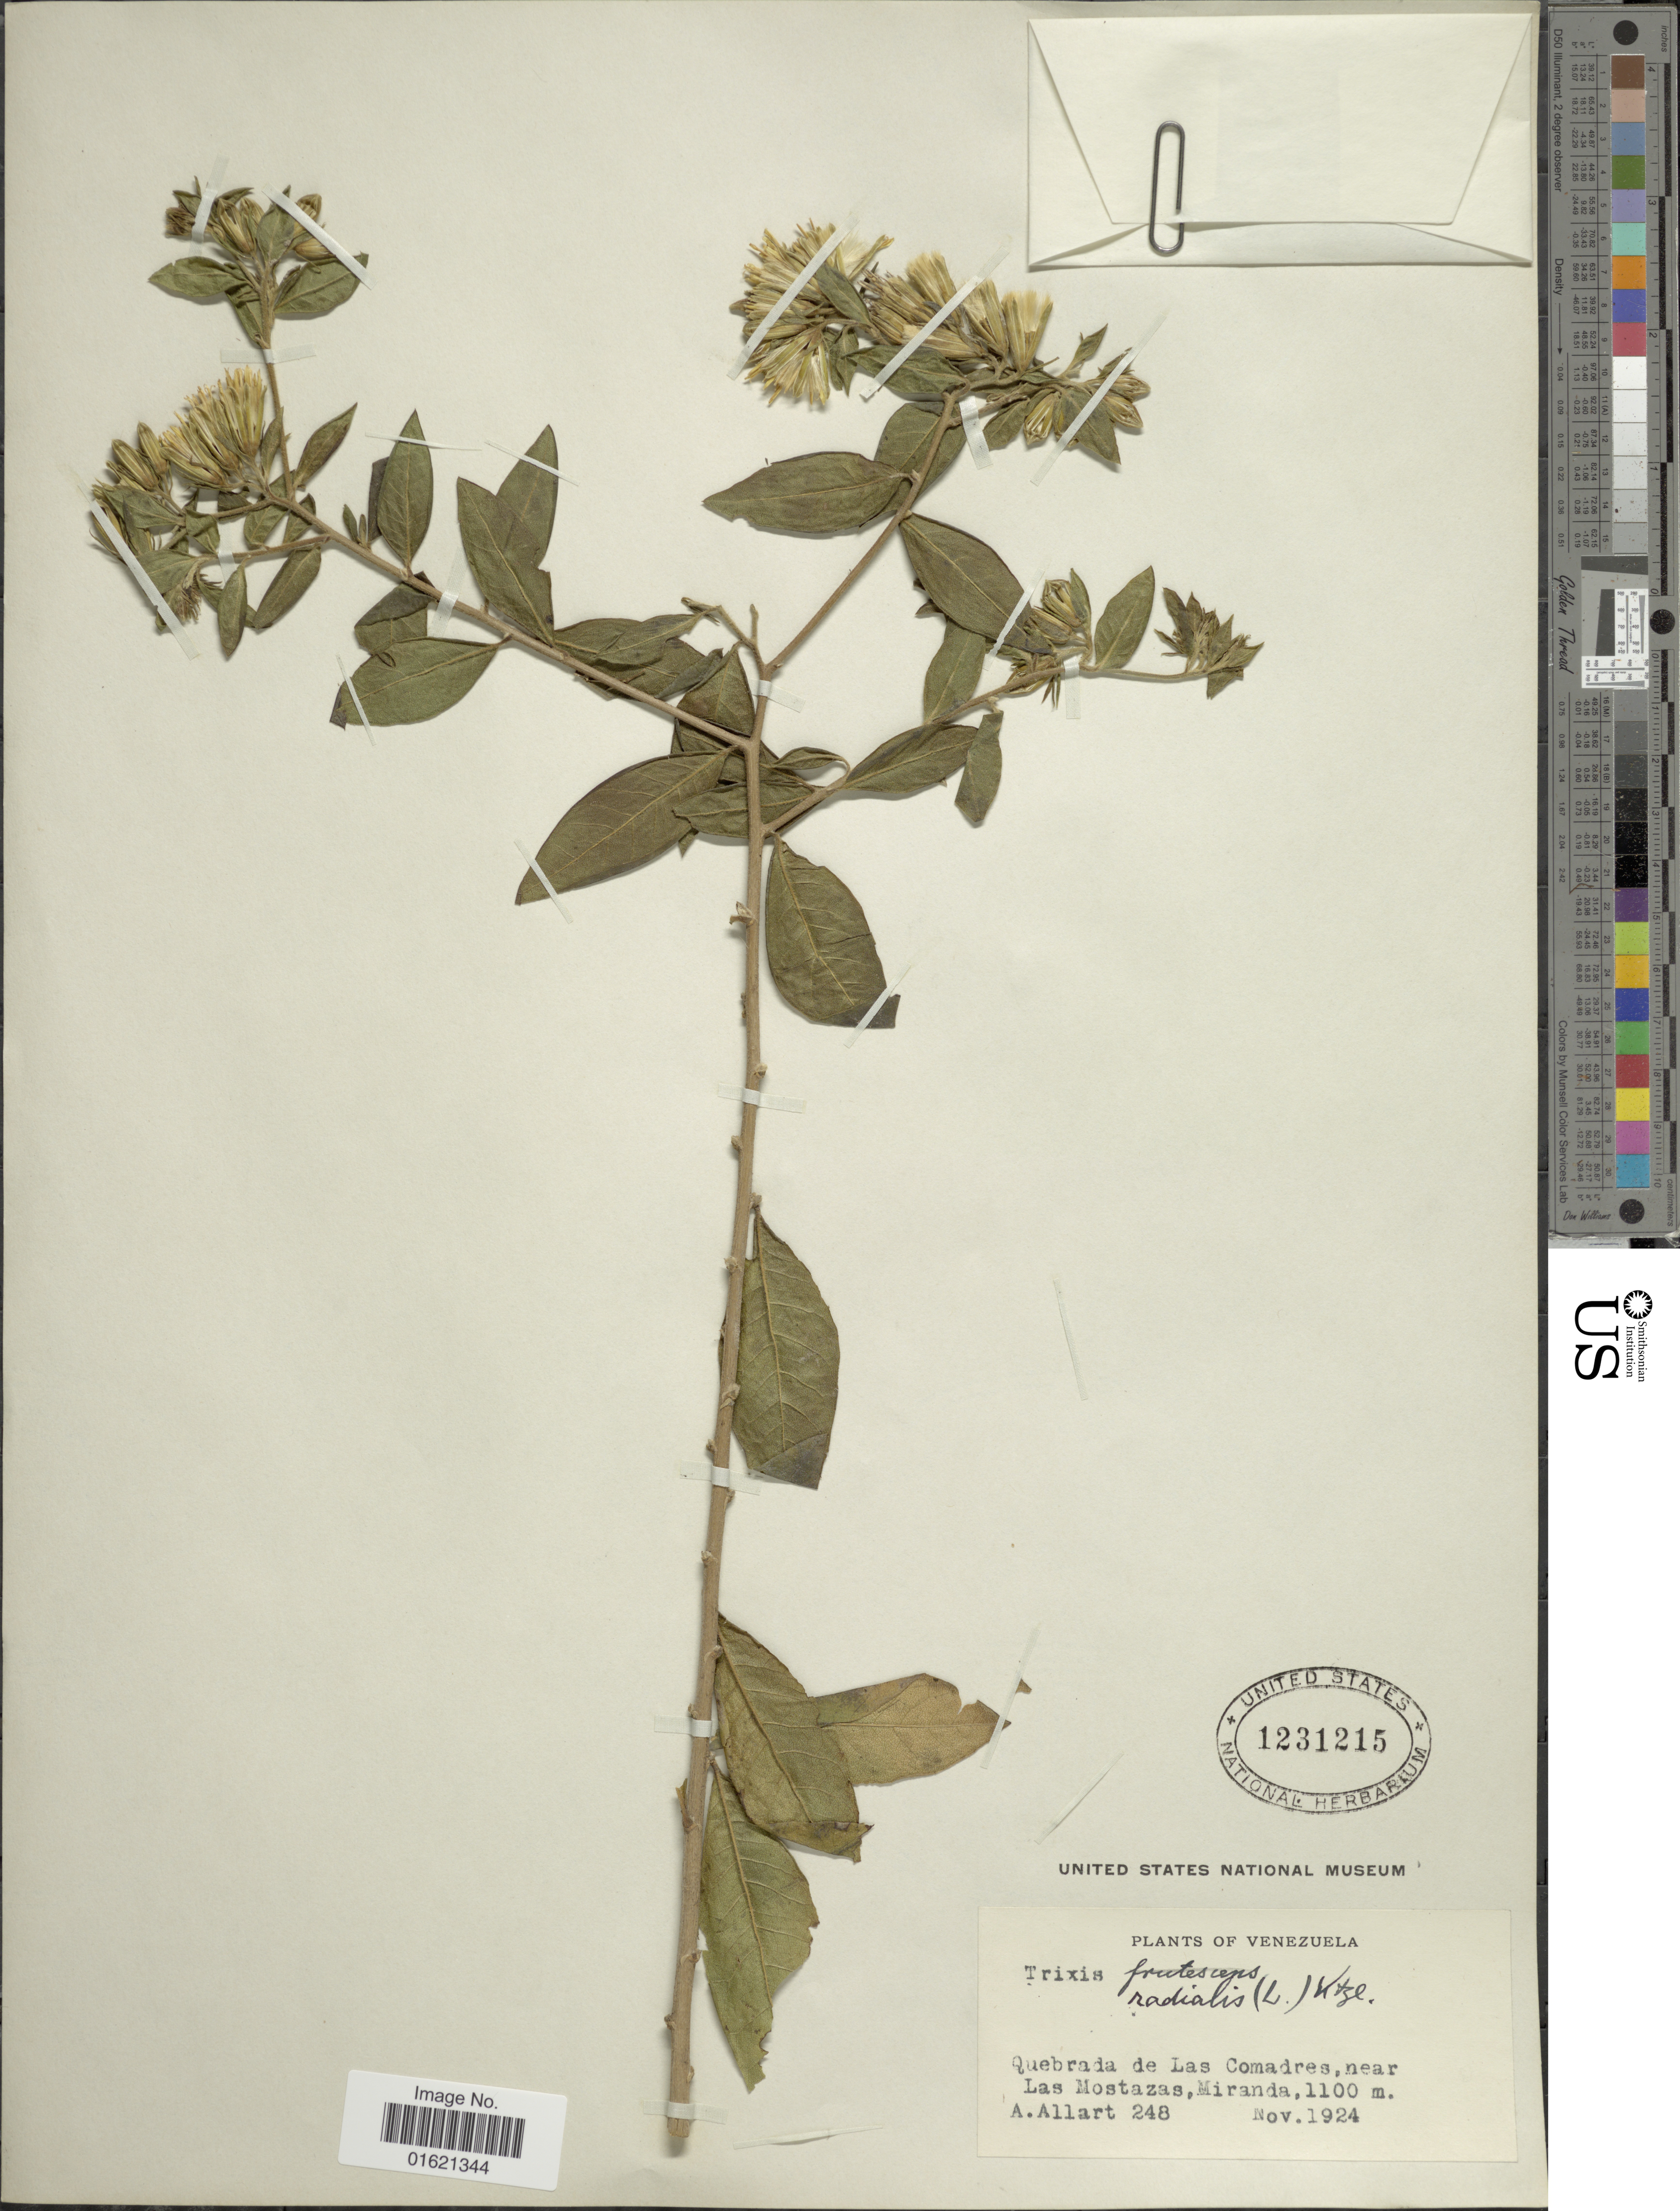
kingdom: Plantae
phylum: Tracheophyta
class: Magnoliopsida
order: Asterales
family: Asteraceae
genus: Trixis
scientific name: Trixis inula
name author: Crantz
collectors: A. Allart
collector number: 248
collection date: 1924-11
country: Venezuela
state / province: Miranda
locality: Quebrada de Las Comadres, near Las Mostazas.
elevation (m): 1100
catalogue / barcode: US 1231215